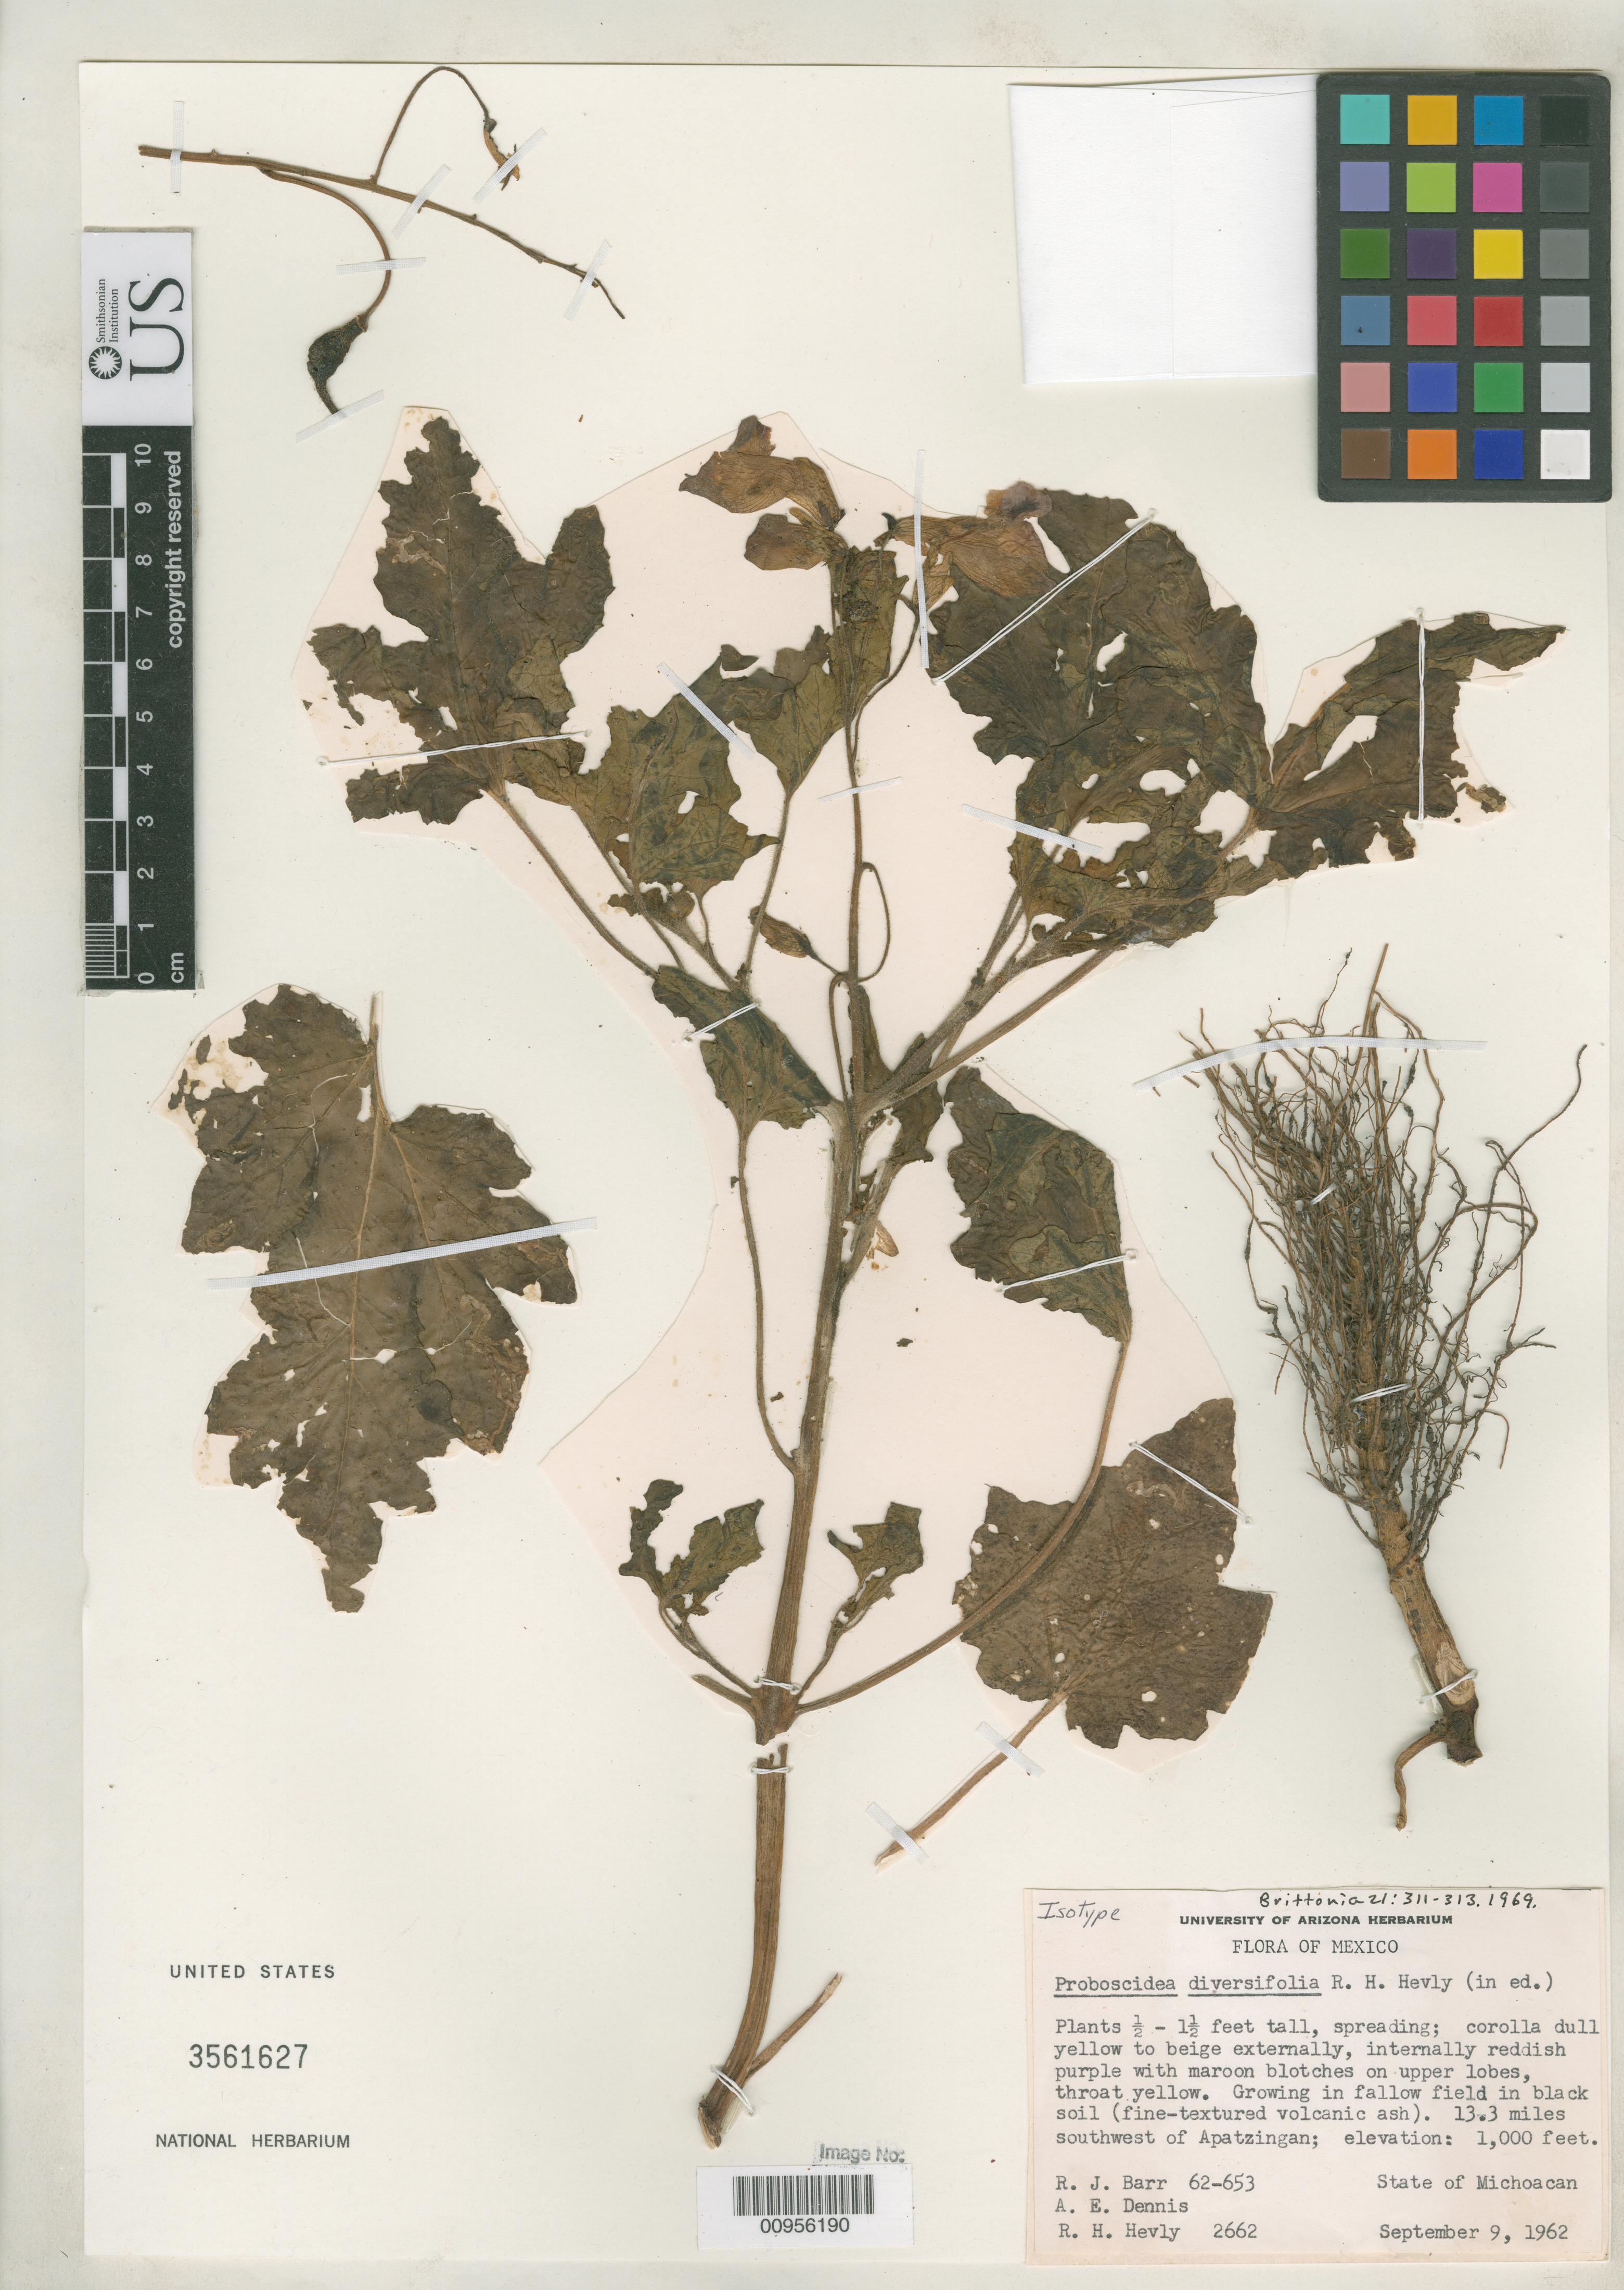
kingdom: Plantae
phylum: Tracheophyta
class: Magnoliopsida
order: Lamiales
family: Martyniaceae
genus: Proboscidea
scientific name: Proboscidea diversifolia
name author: Hevly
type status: Isotype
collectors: R. Barr, A. Dennis & R. H. Hevly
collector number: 62-653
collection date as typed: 09 Sep 1962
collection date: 1962-09-09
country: Mexico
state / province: Michoacán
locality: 13.3 miles southwest of Apatzingan.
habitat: Growing in fallow field in black soil (find-textured volcanic ash).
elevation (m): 305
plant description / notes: Protologue cites type as "Barr, Dennis, & Hevly 2662". Collection number (?) 62-653 also appears on specimen label.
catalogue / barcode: US 3561627